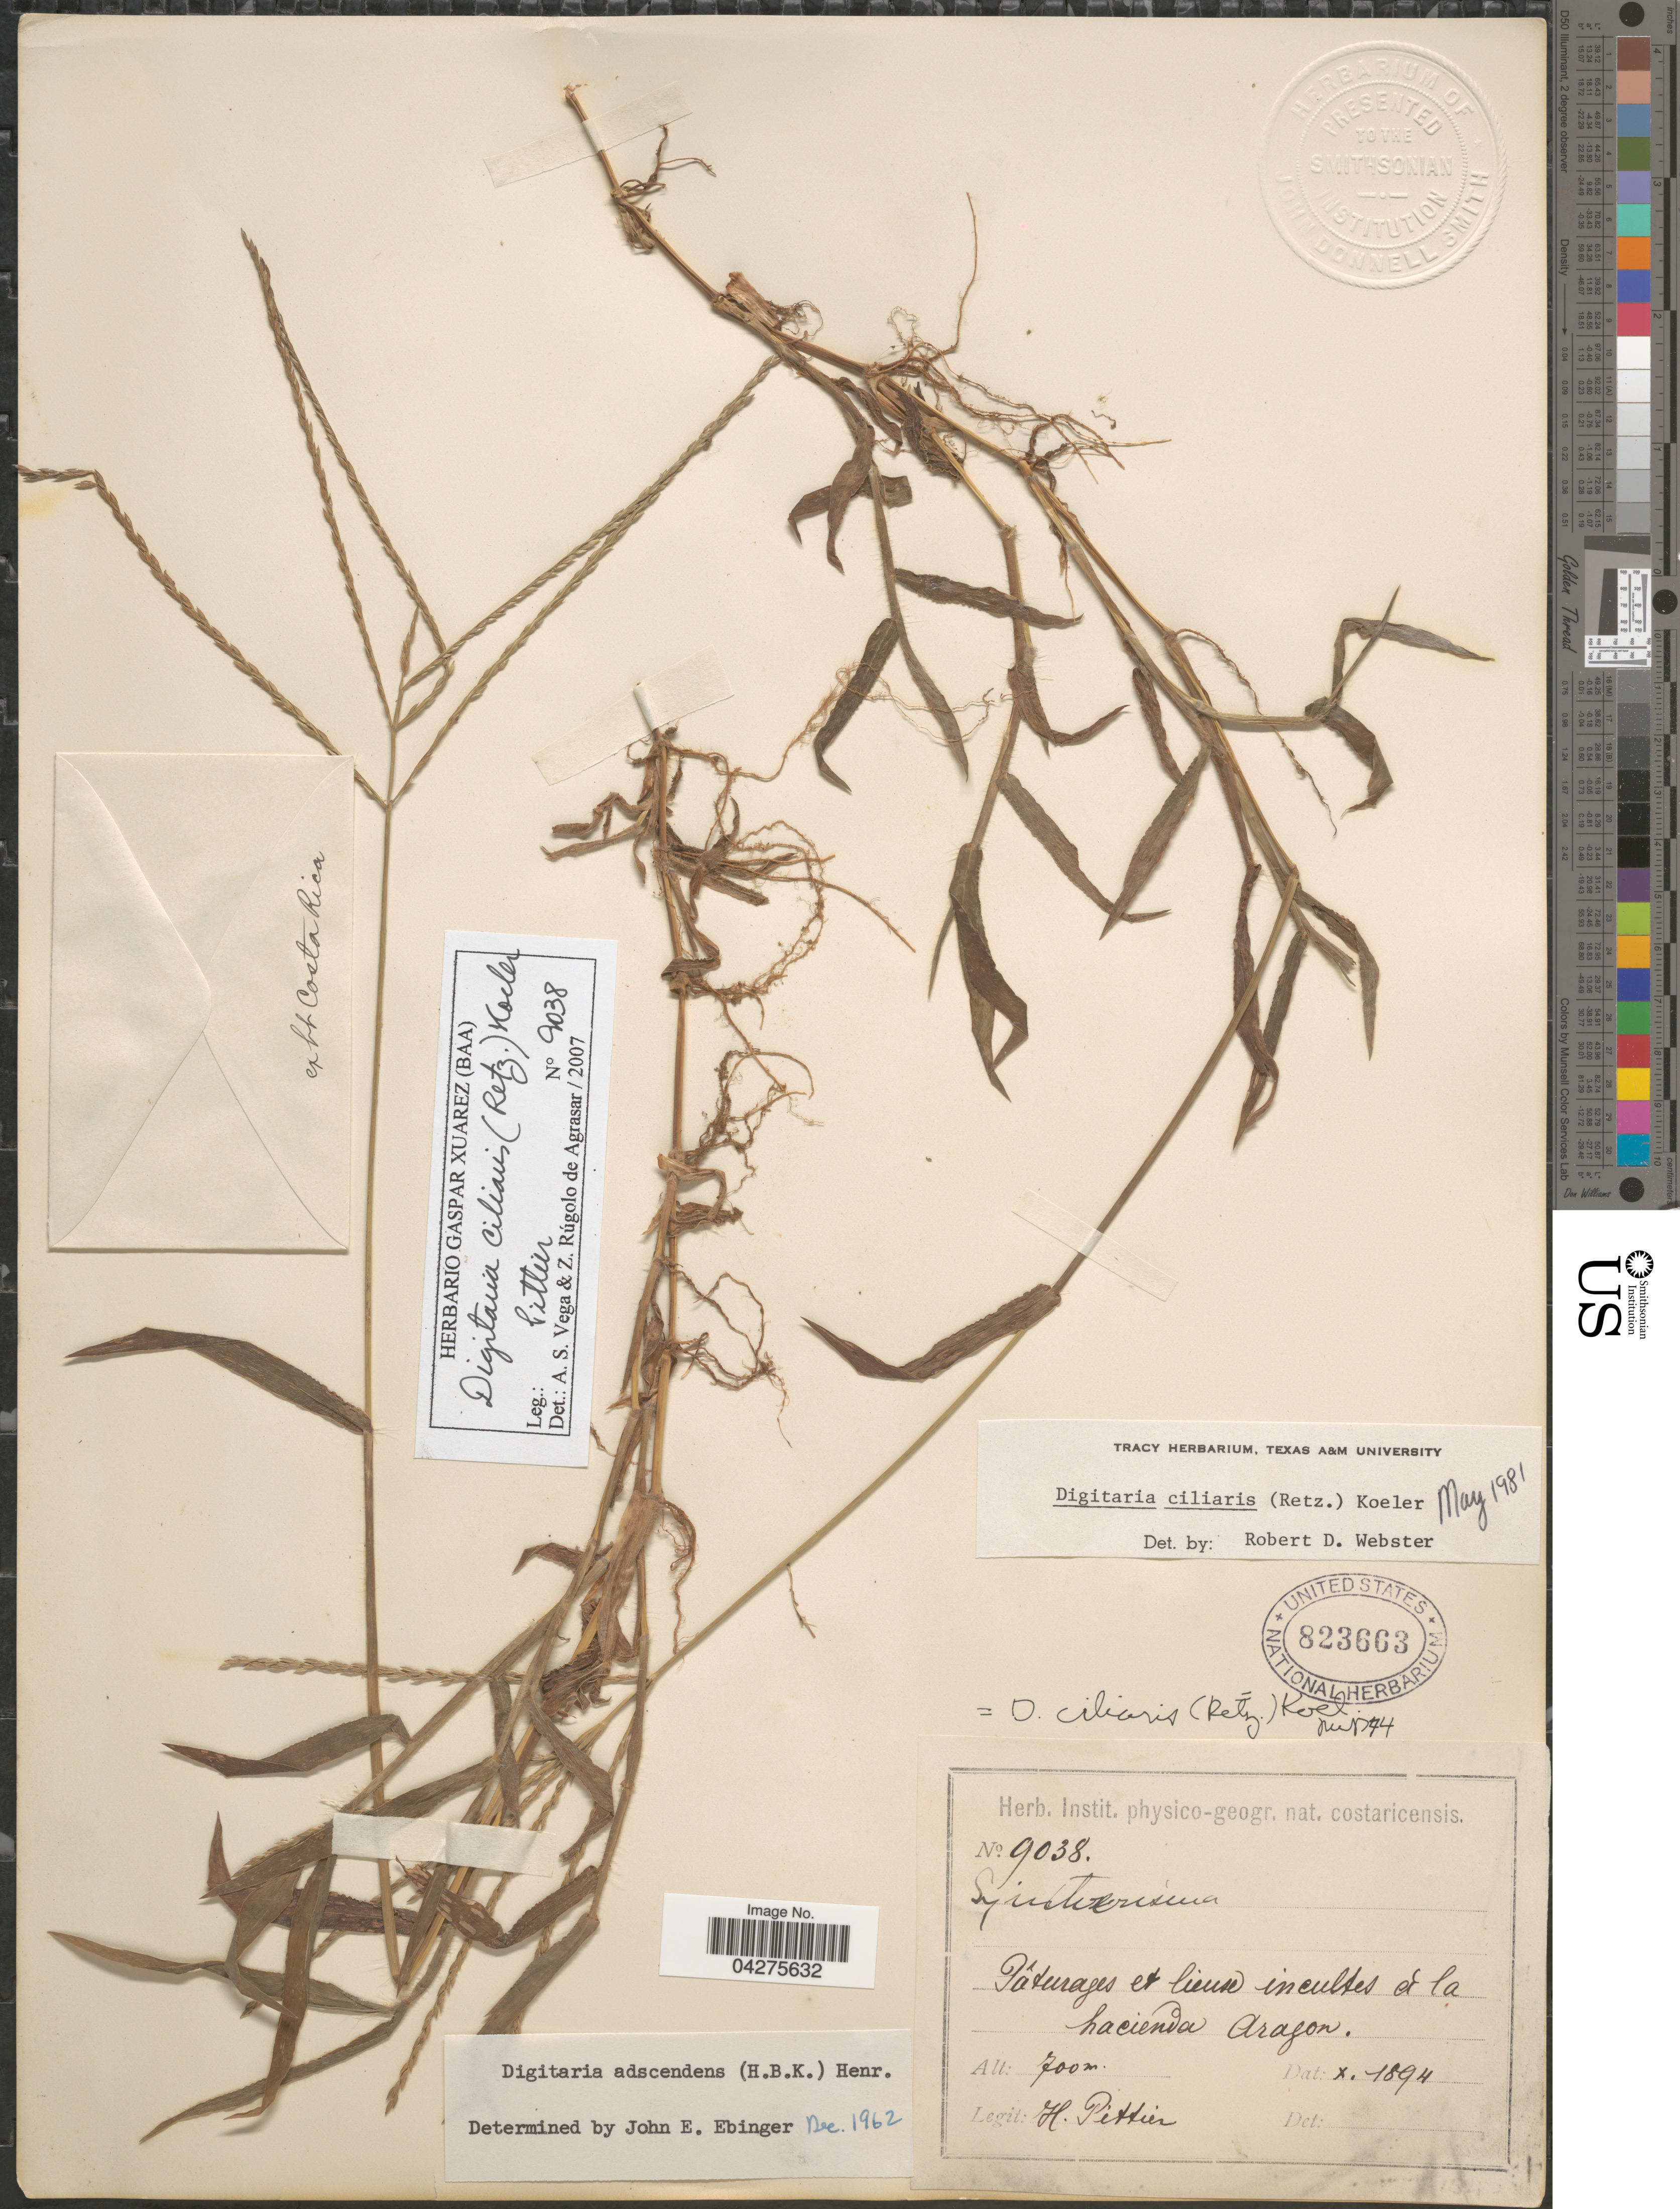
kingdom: Plantae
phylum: Tracheophyta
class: Liliopsida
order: Poales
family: Poaceae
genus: Digitaria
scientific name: Digitaria ciliaris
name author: (Retz.) Koeler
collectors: H. F. Pittier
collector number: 9038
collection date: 1894-10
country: Costa Rica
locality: Pâturages et lieux incultes de la hacienda Aragon.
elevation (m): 700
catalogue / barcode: US 823663